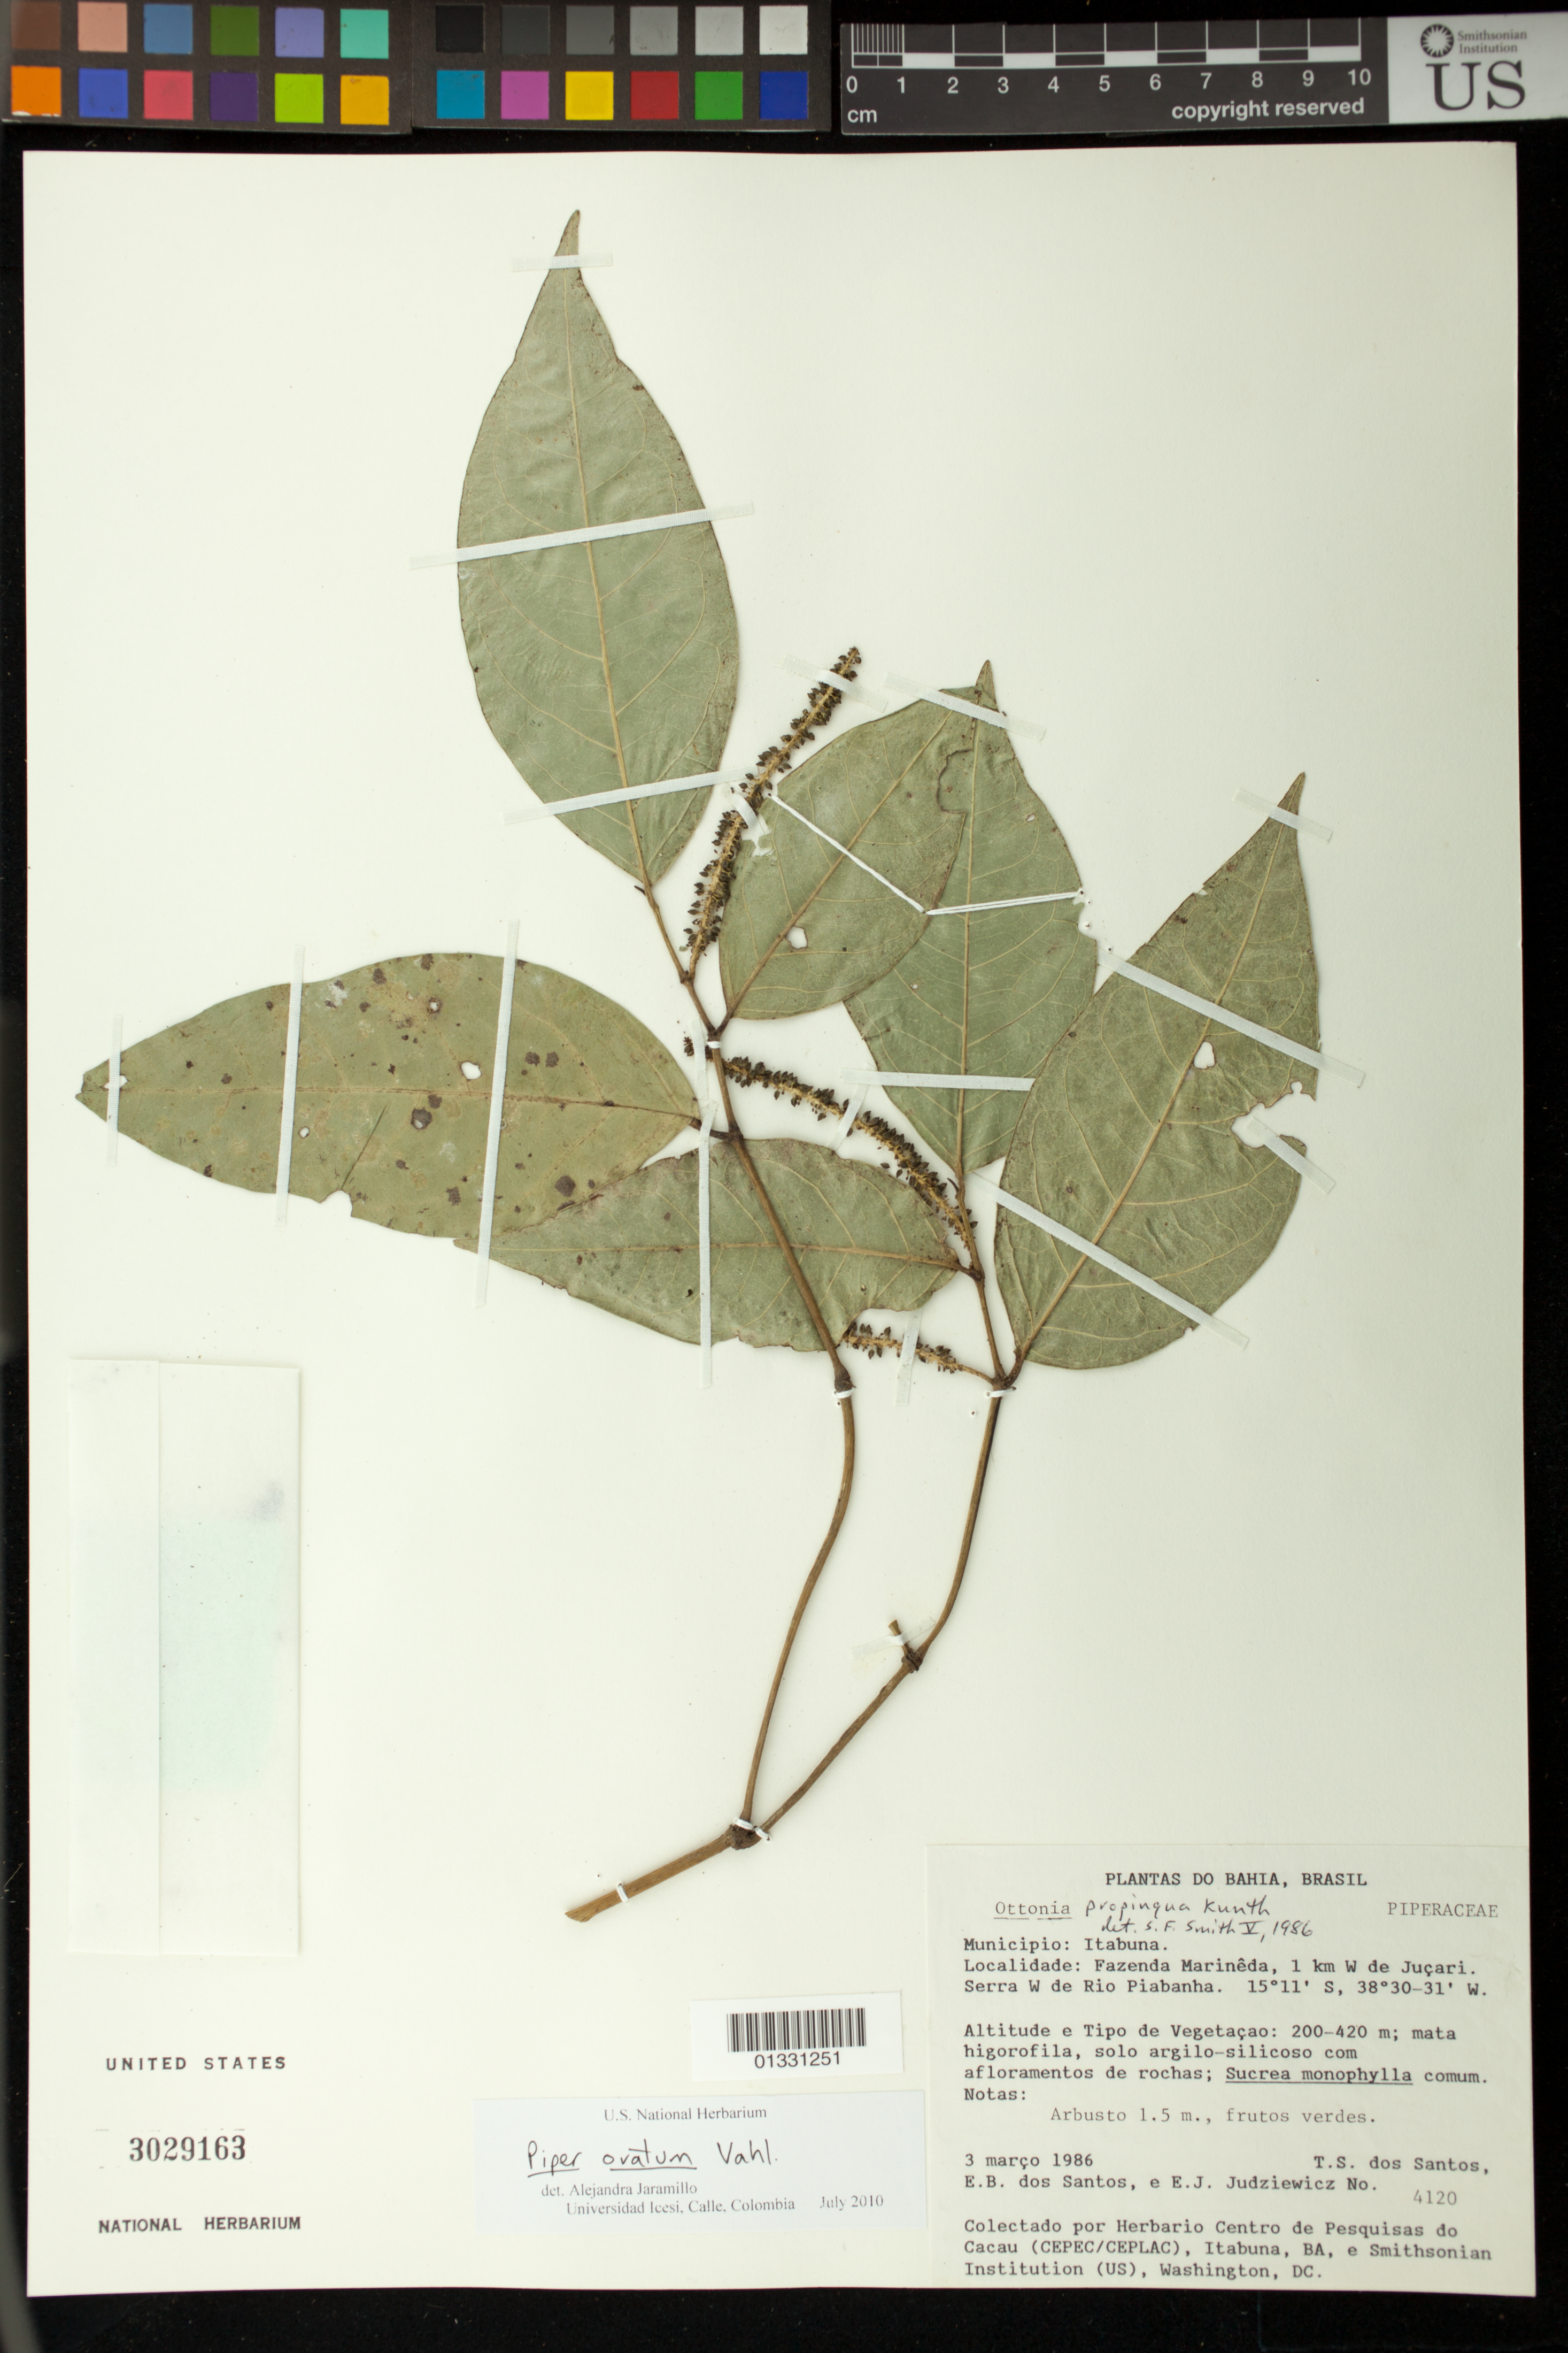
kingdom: Plantae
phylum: Tracheophyta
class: Magnoliopsida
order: Piperales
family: Piperaceae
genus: Piper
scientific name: Piper propinquum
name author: C. DC.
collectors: T. S. Santos, E. B. Santos, E. J. Judziewicz & E. J. Judziewicz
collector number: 4120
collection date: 1986-03-03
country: Brazil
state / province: Bahia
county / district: Itabuna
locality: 1km W de Juçari. Serra W de Rio Piabanha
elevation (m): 200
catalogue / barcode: US 3029163